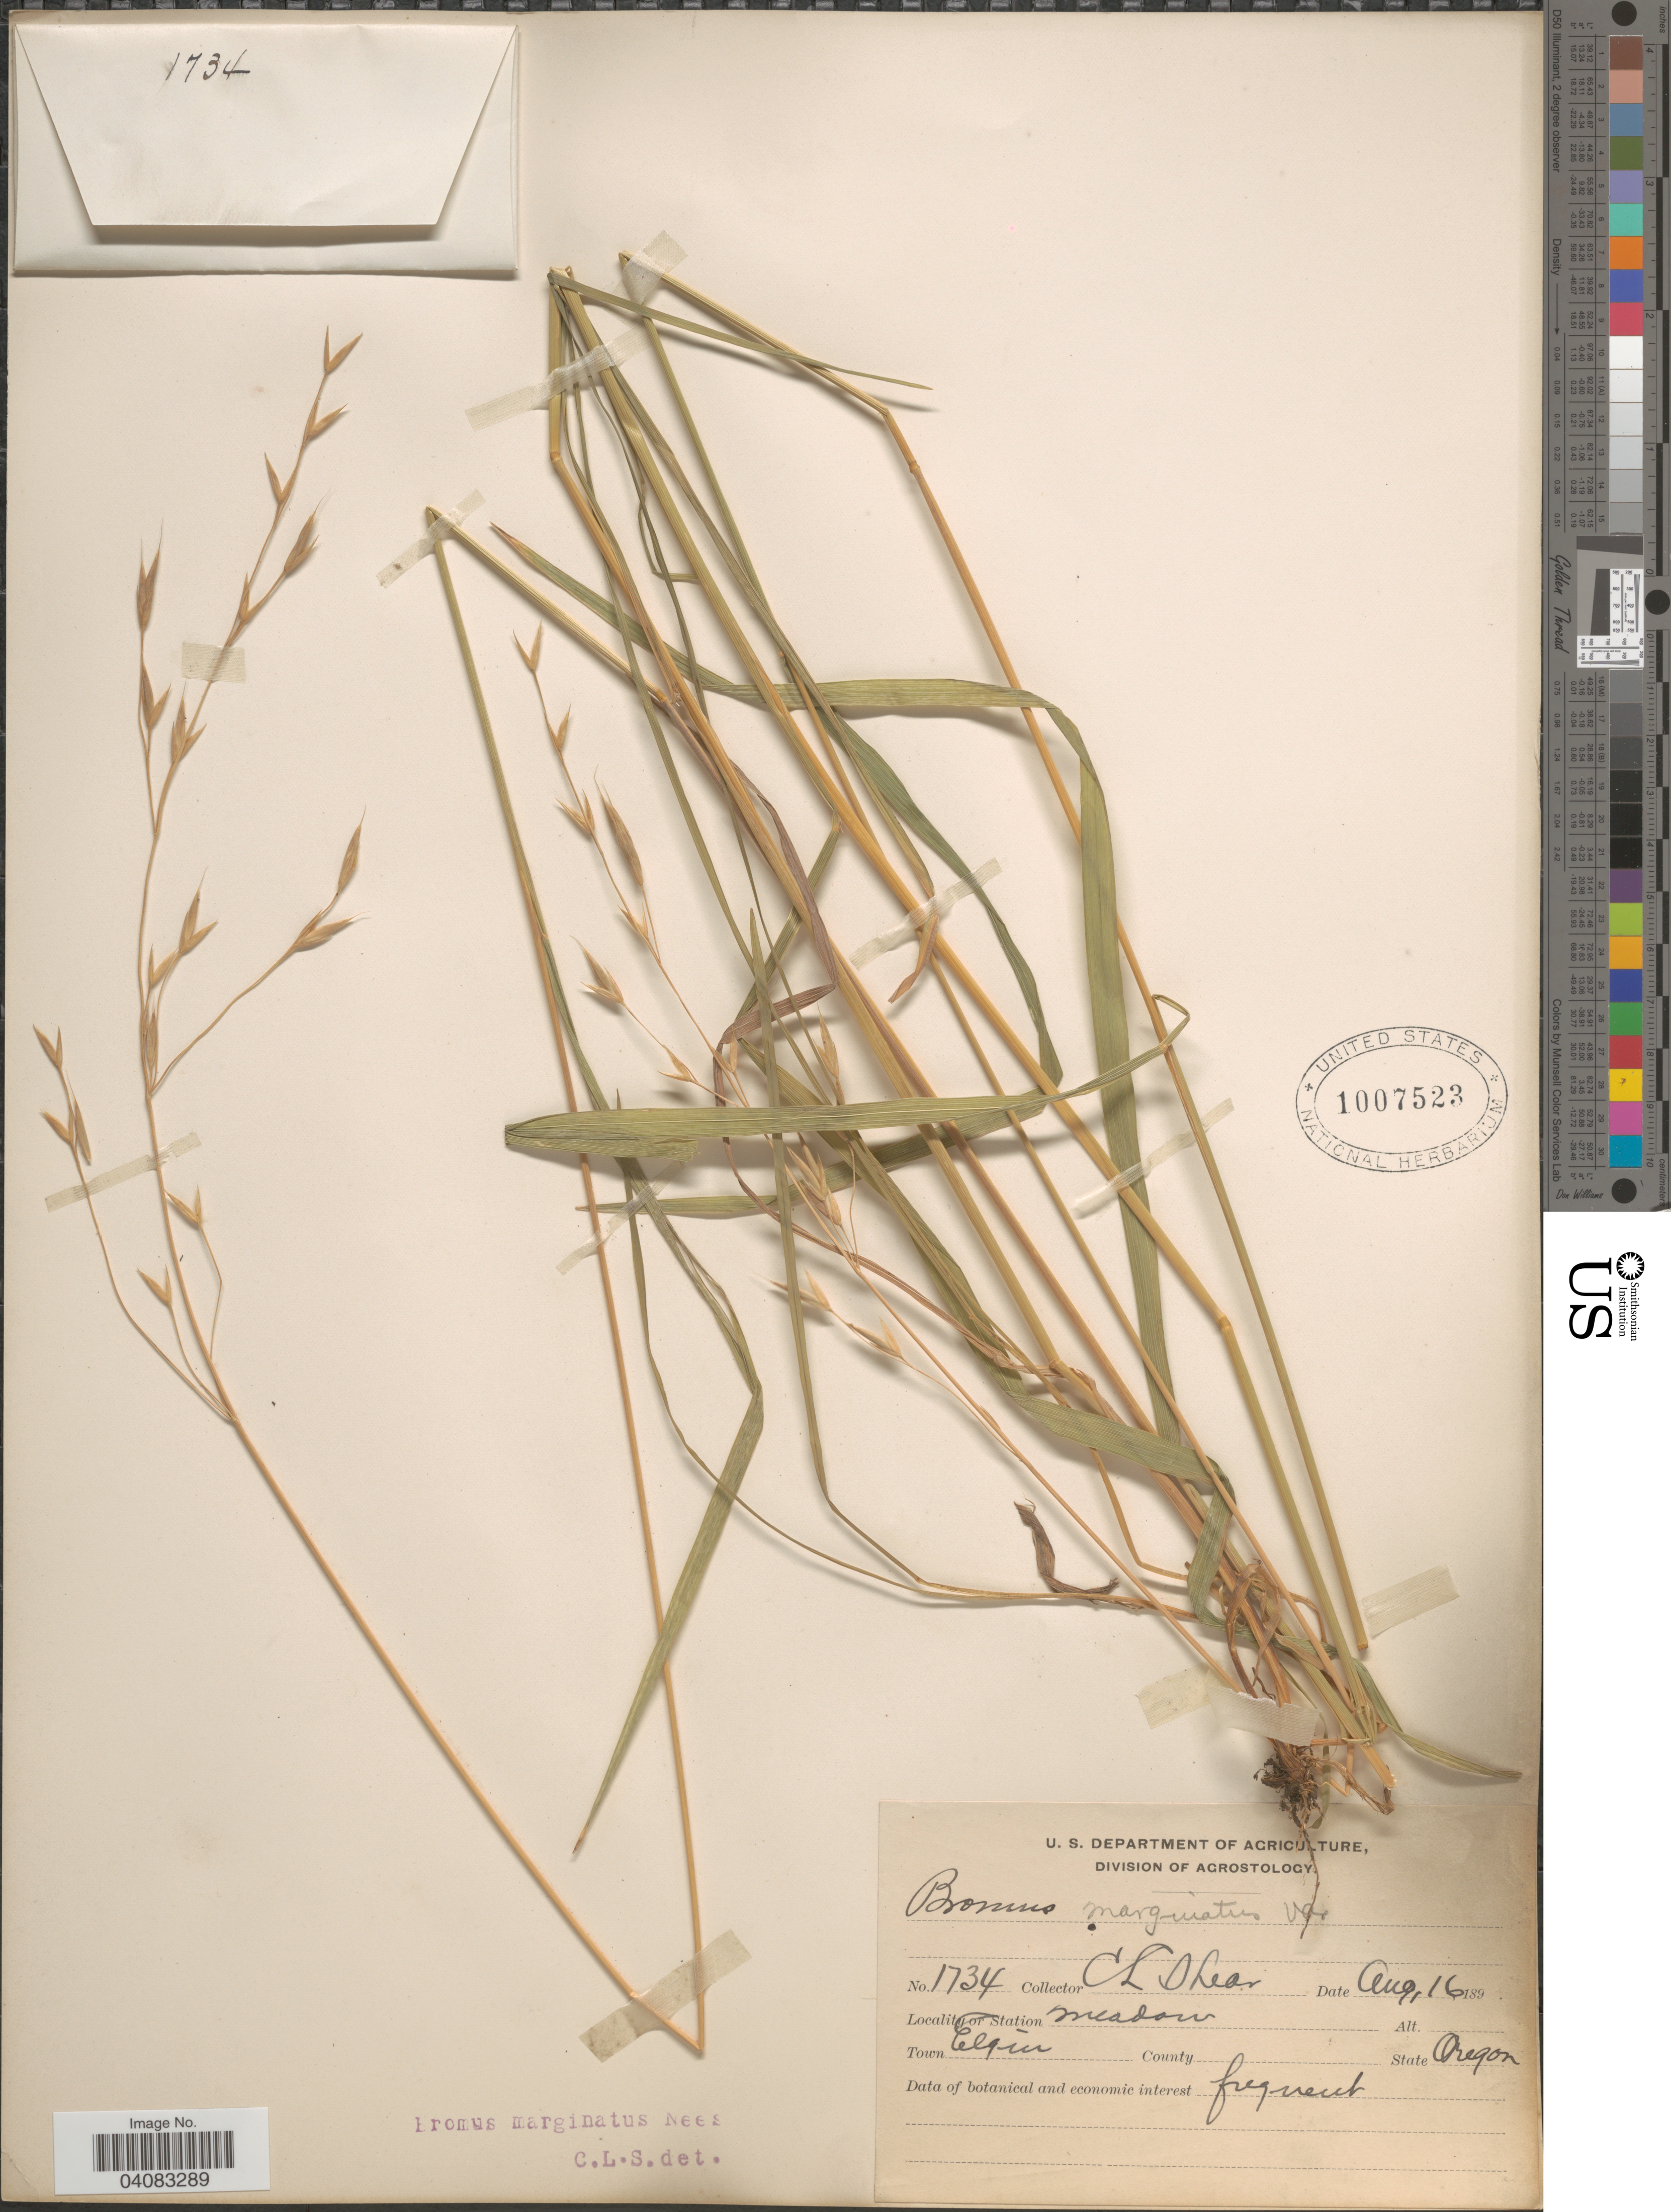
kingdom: Plantae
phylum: Tracheophyta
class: Liliopsida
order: Poales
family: Poaceae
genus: Bromus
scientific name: Bromus marginatus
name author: Nees ex Steud.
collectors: C. L. Shear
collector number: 1734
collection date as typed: Aug, 16 189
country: United States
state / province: Oregon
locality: Meadow. Town Elgin.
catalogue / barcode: US 1007523